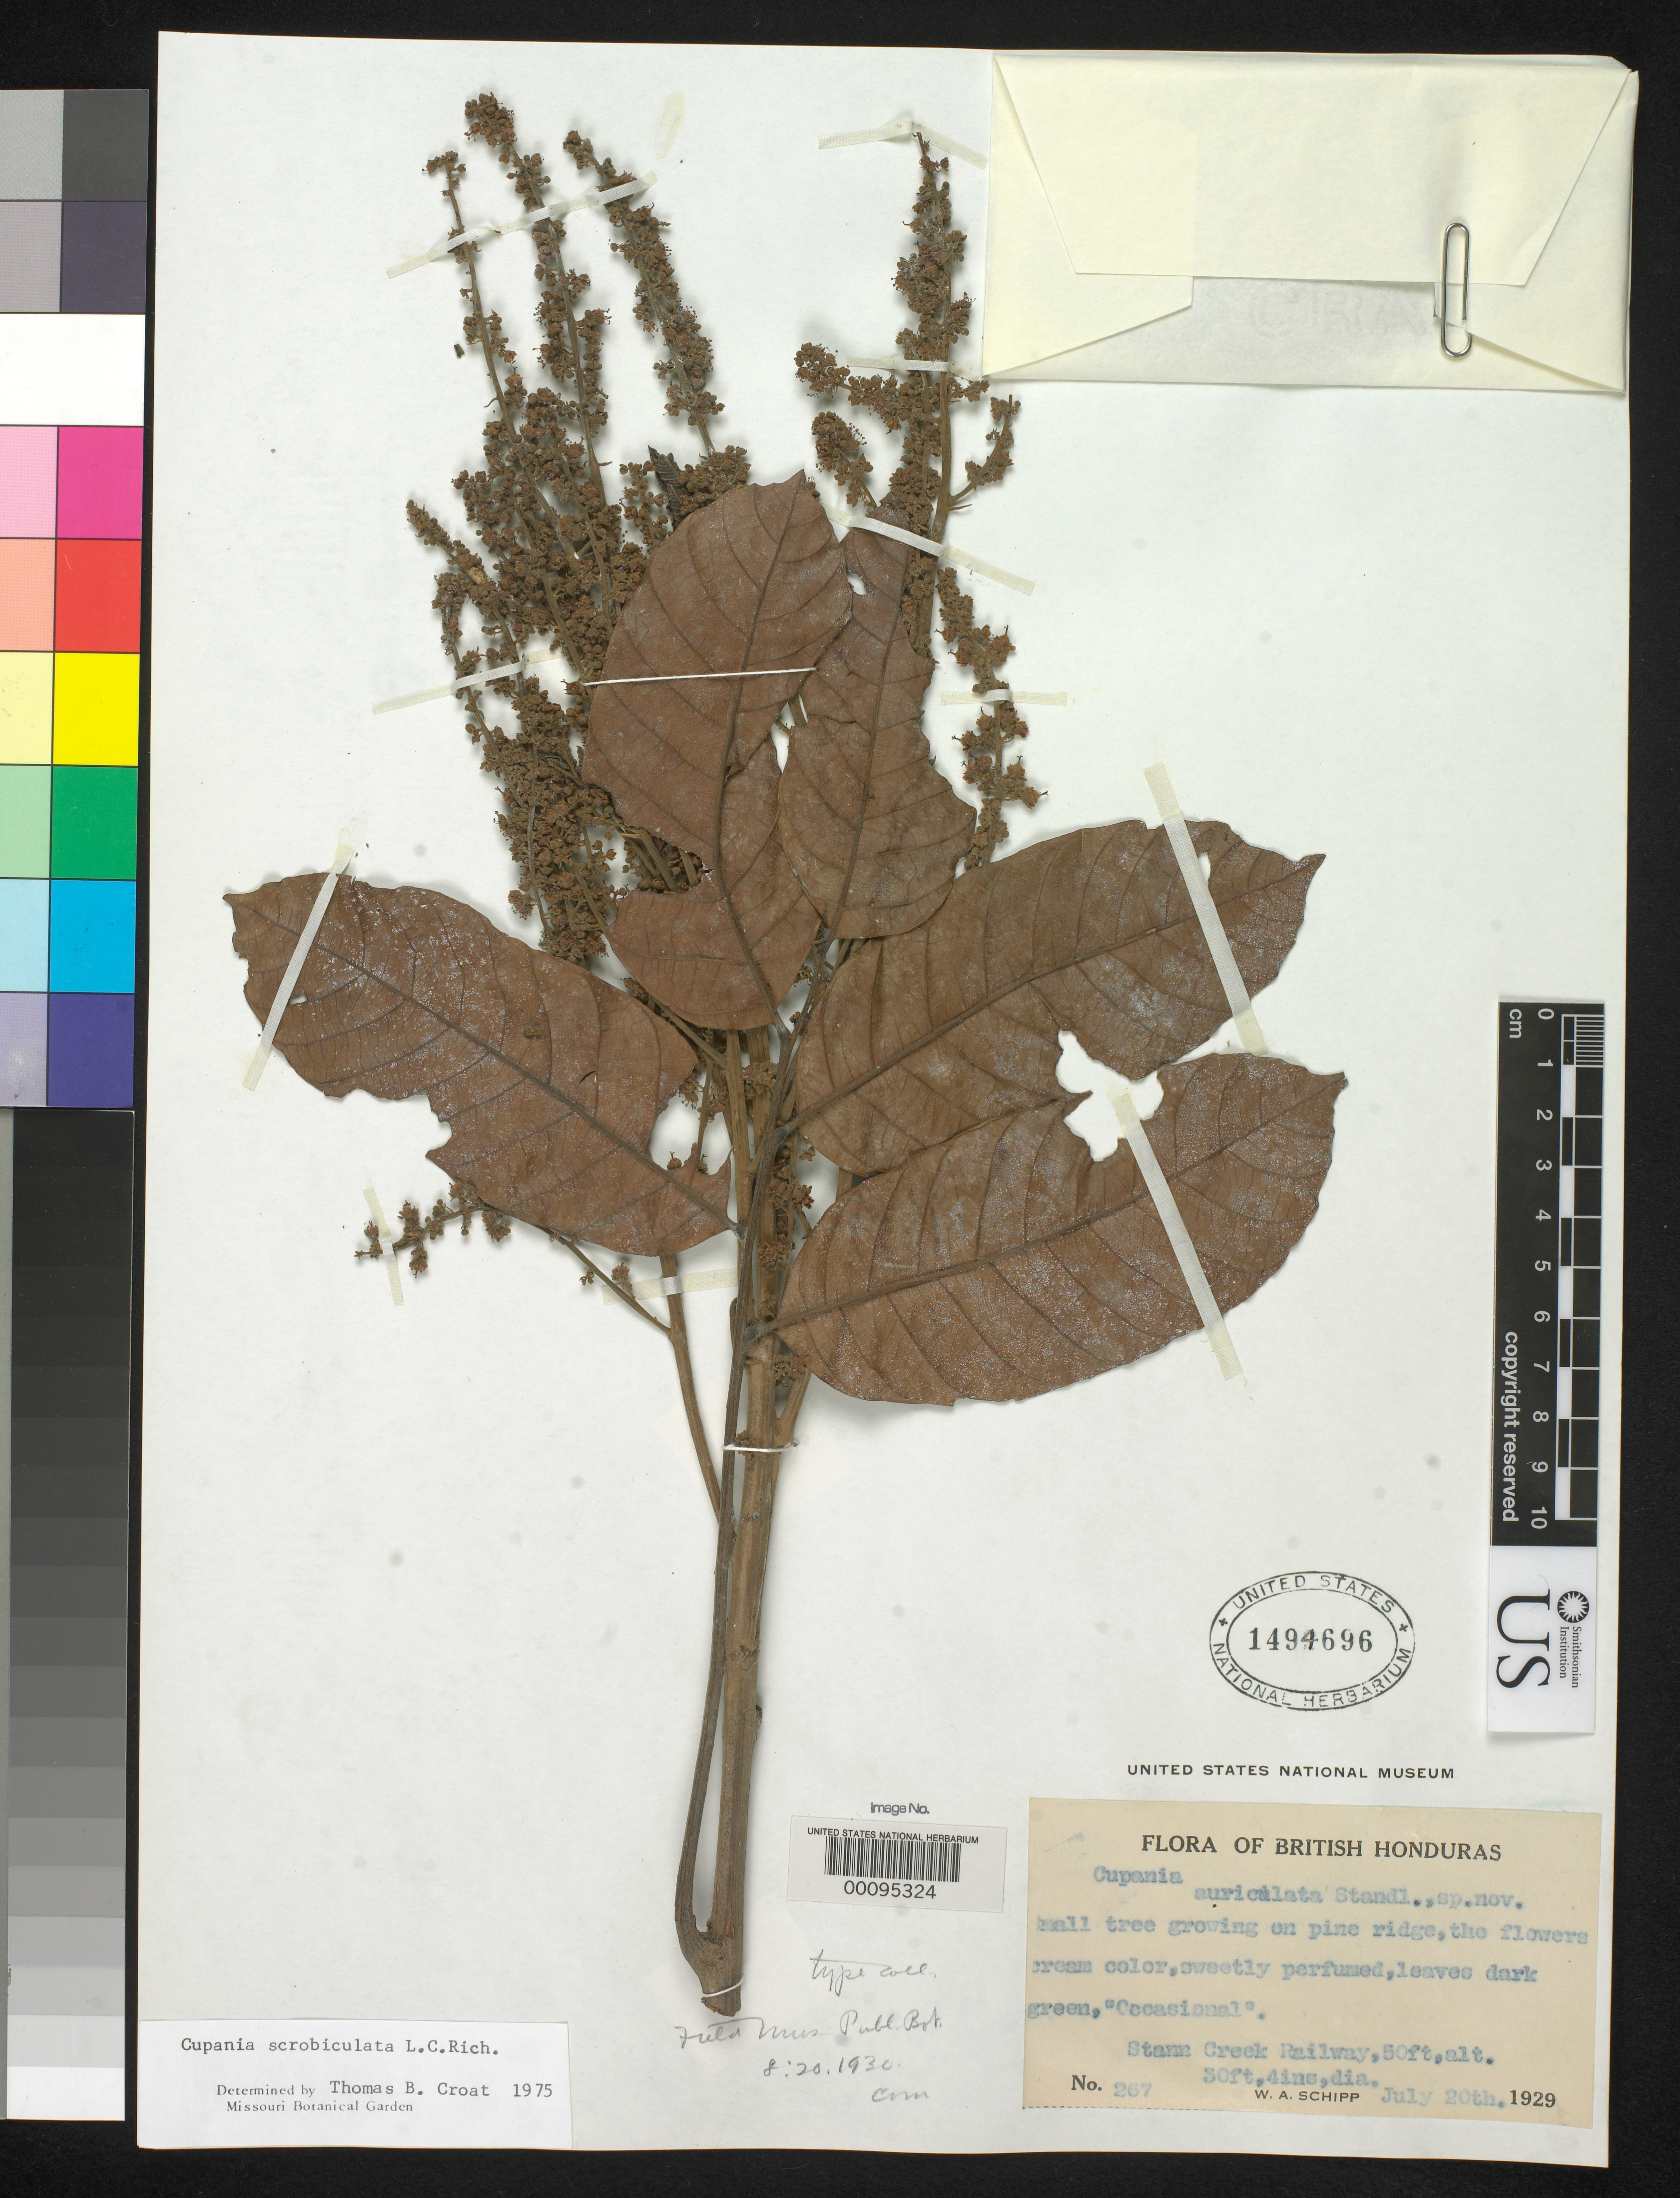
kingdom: Plantae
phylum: Tracheophyta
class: Magnoliopsida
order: Sapindales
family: Sapindaceae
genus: Cupania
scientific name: Cupania auriculata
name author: Standl.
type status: Isotype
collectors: W. Schipp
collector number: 267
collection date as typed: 20 Jul 1929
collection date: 1929-07-20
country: Belize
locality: Stann Creek Railway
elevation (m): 15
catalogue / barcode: US 1494696